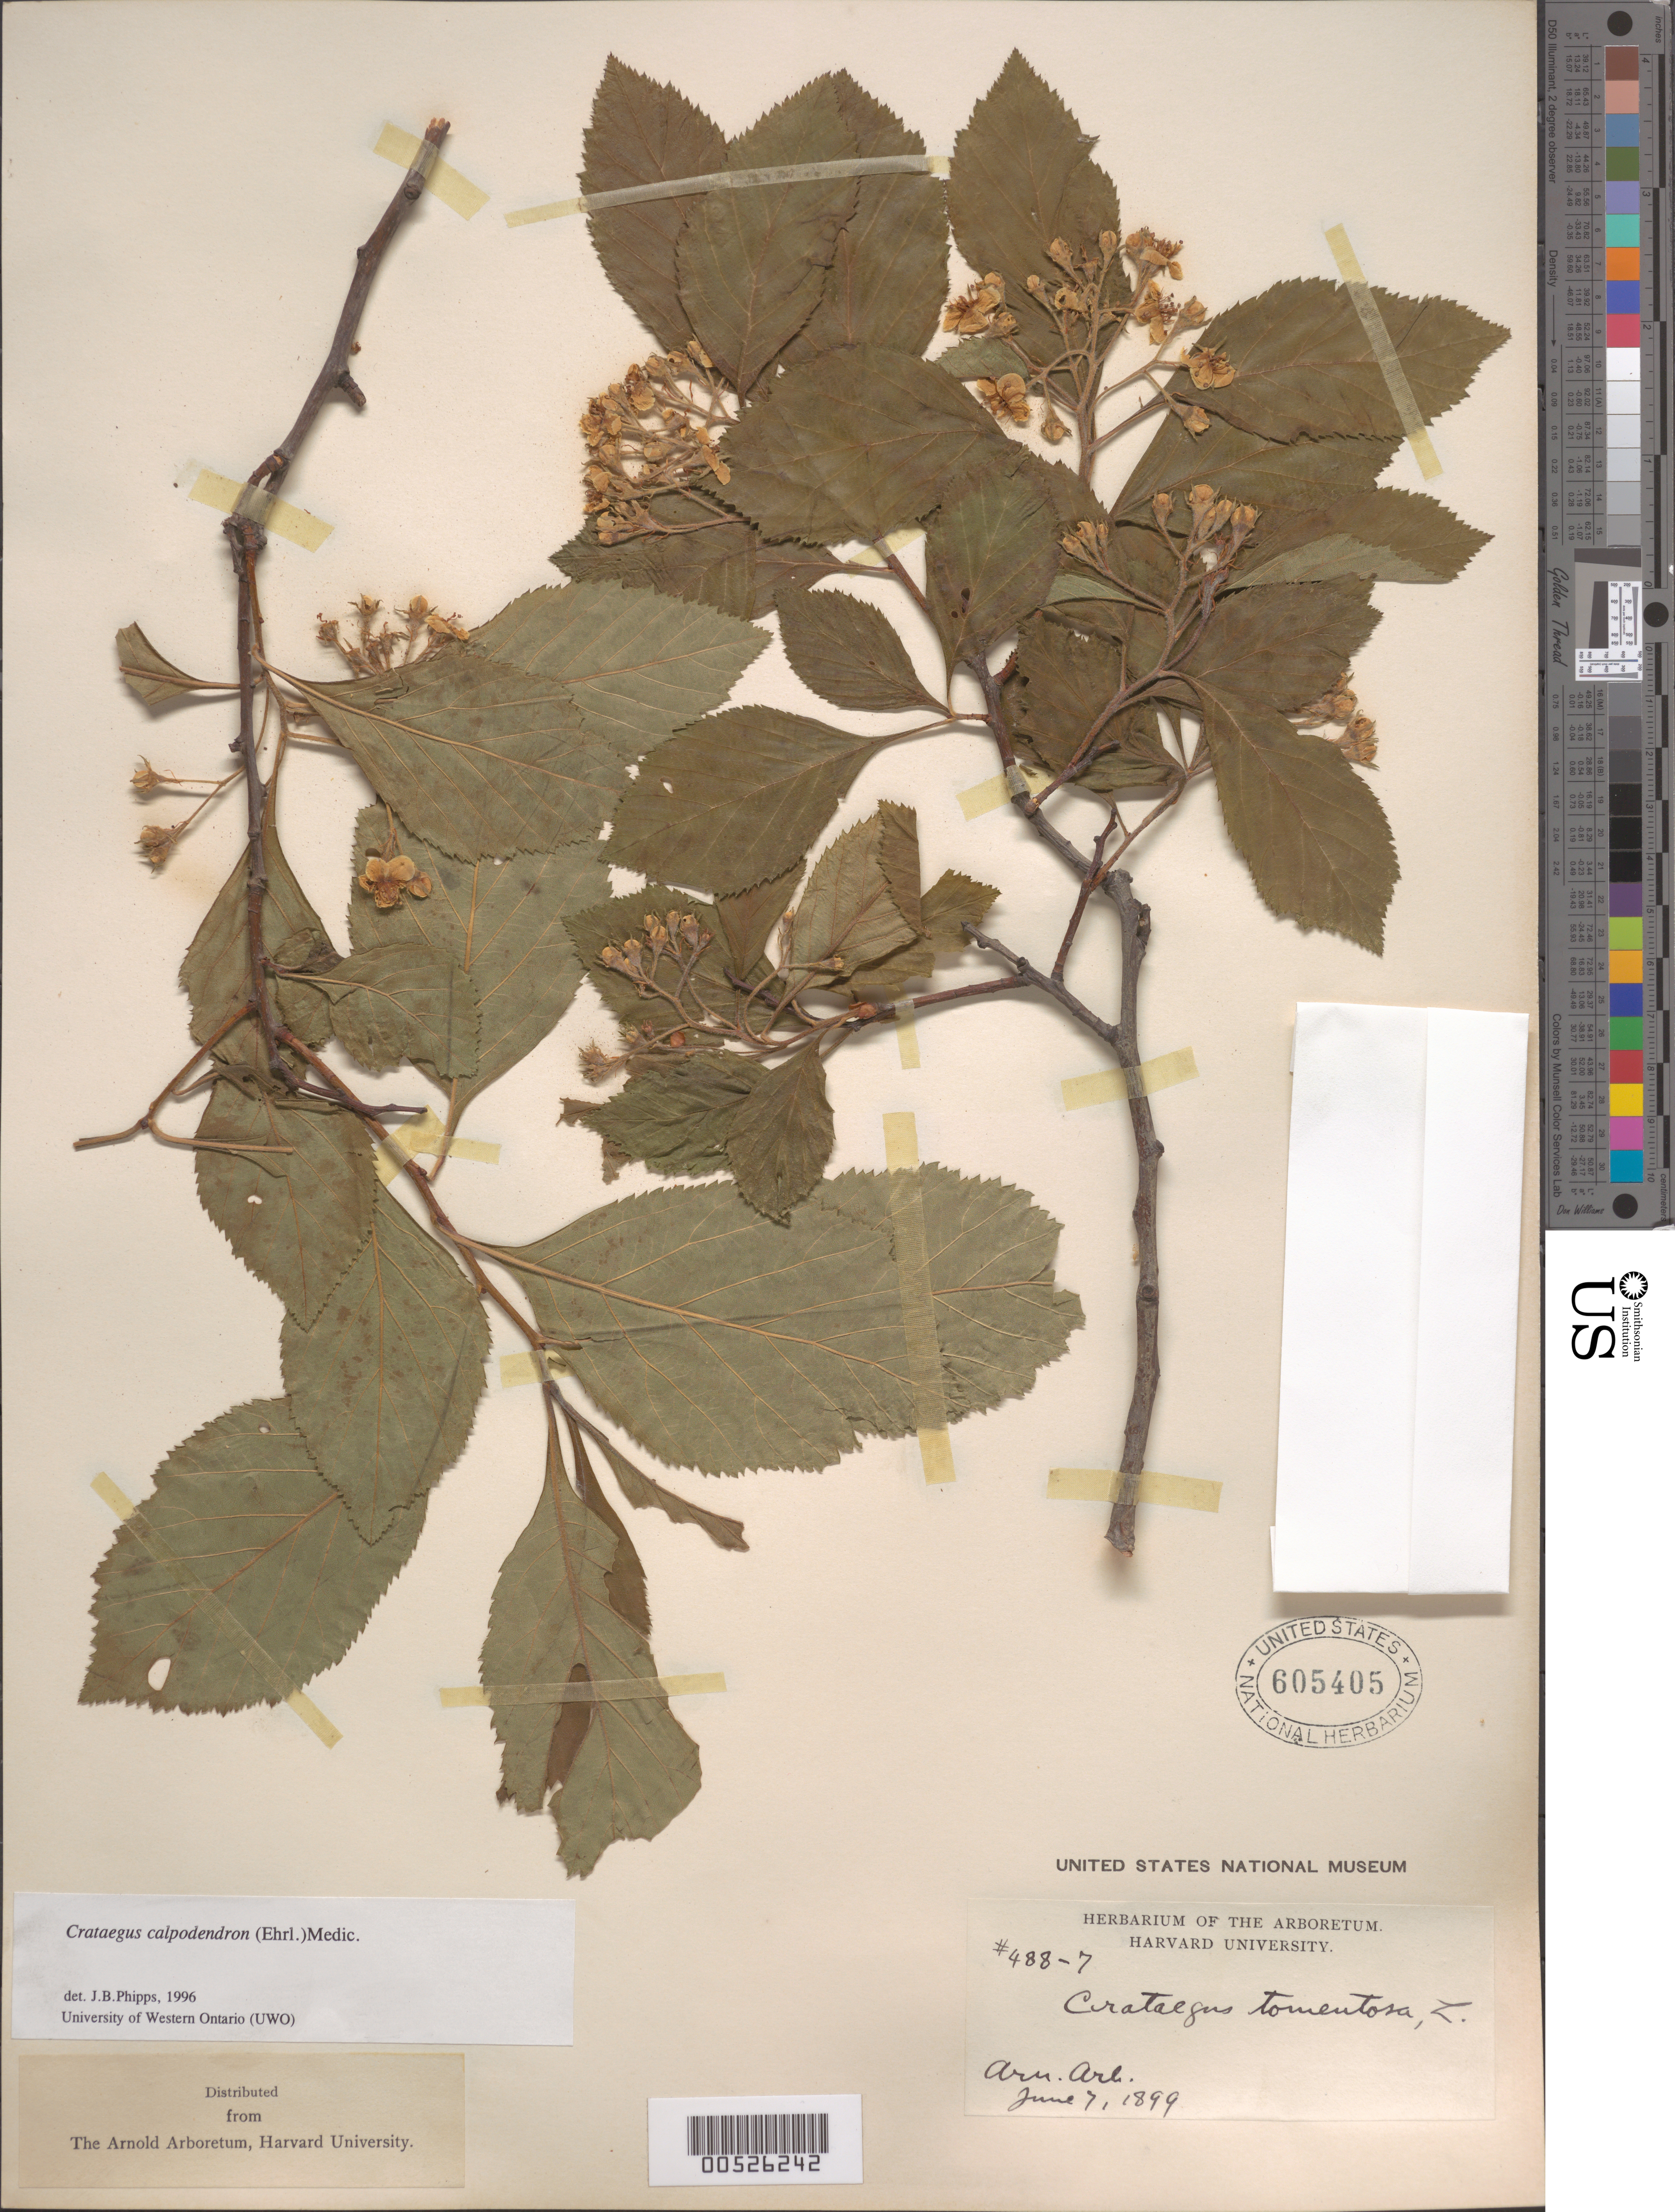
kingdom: Plantae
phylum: Tracheophyta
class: Magnoliopsida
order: Rosales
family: Rosaceae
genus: Crataegus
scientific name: Crataegus calpodendron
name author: (Ehrh.) Medik.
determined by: Phipps, James B., (UWO), University of Western Ontario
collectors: F. Arnold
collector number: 488-7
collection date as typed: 07 Jun 1899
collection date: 1899-06-07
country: United States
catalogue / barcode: US 605405